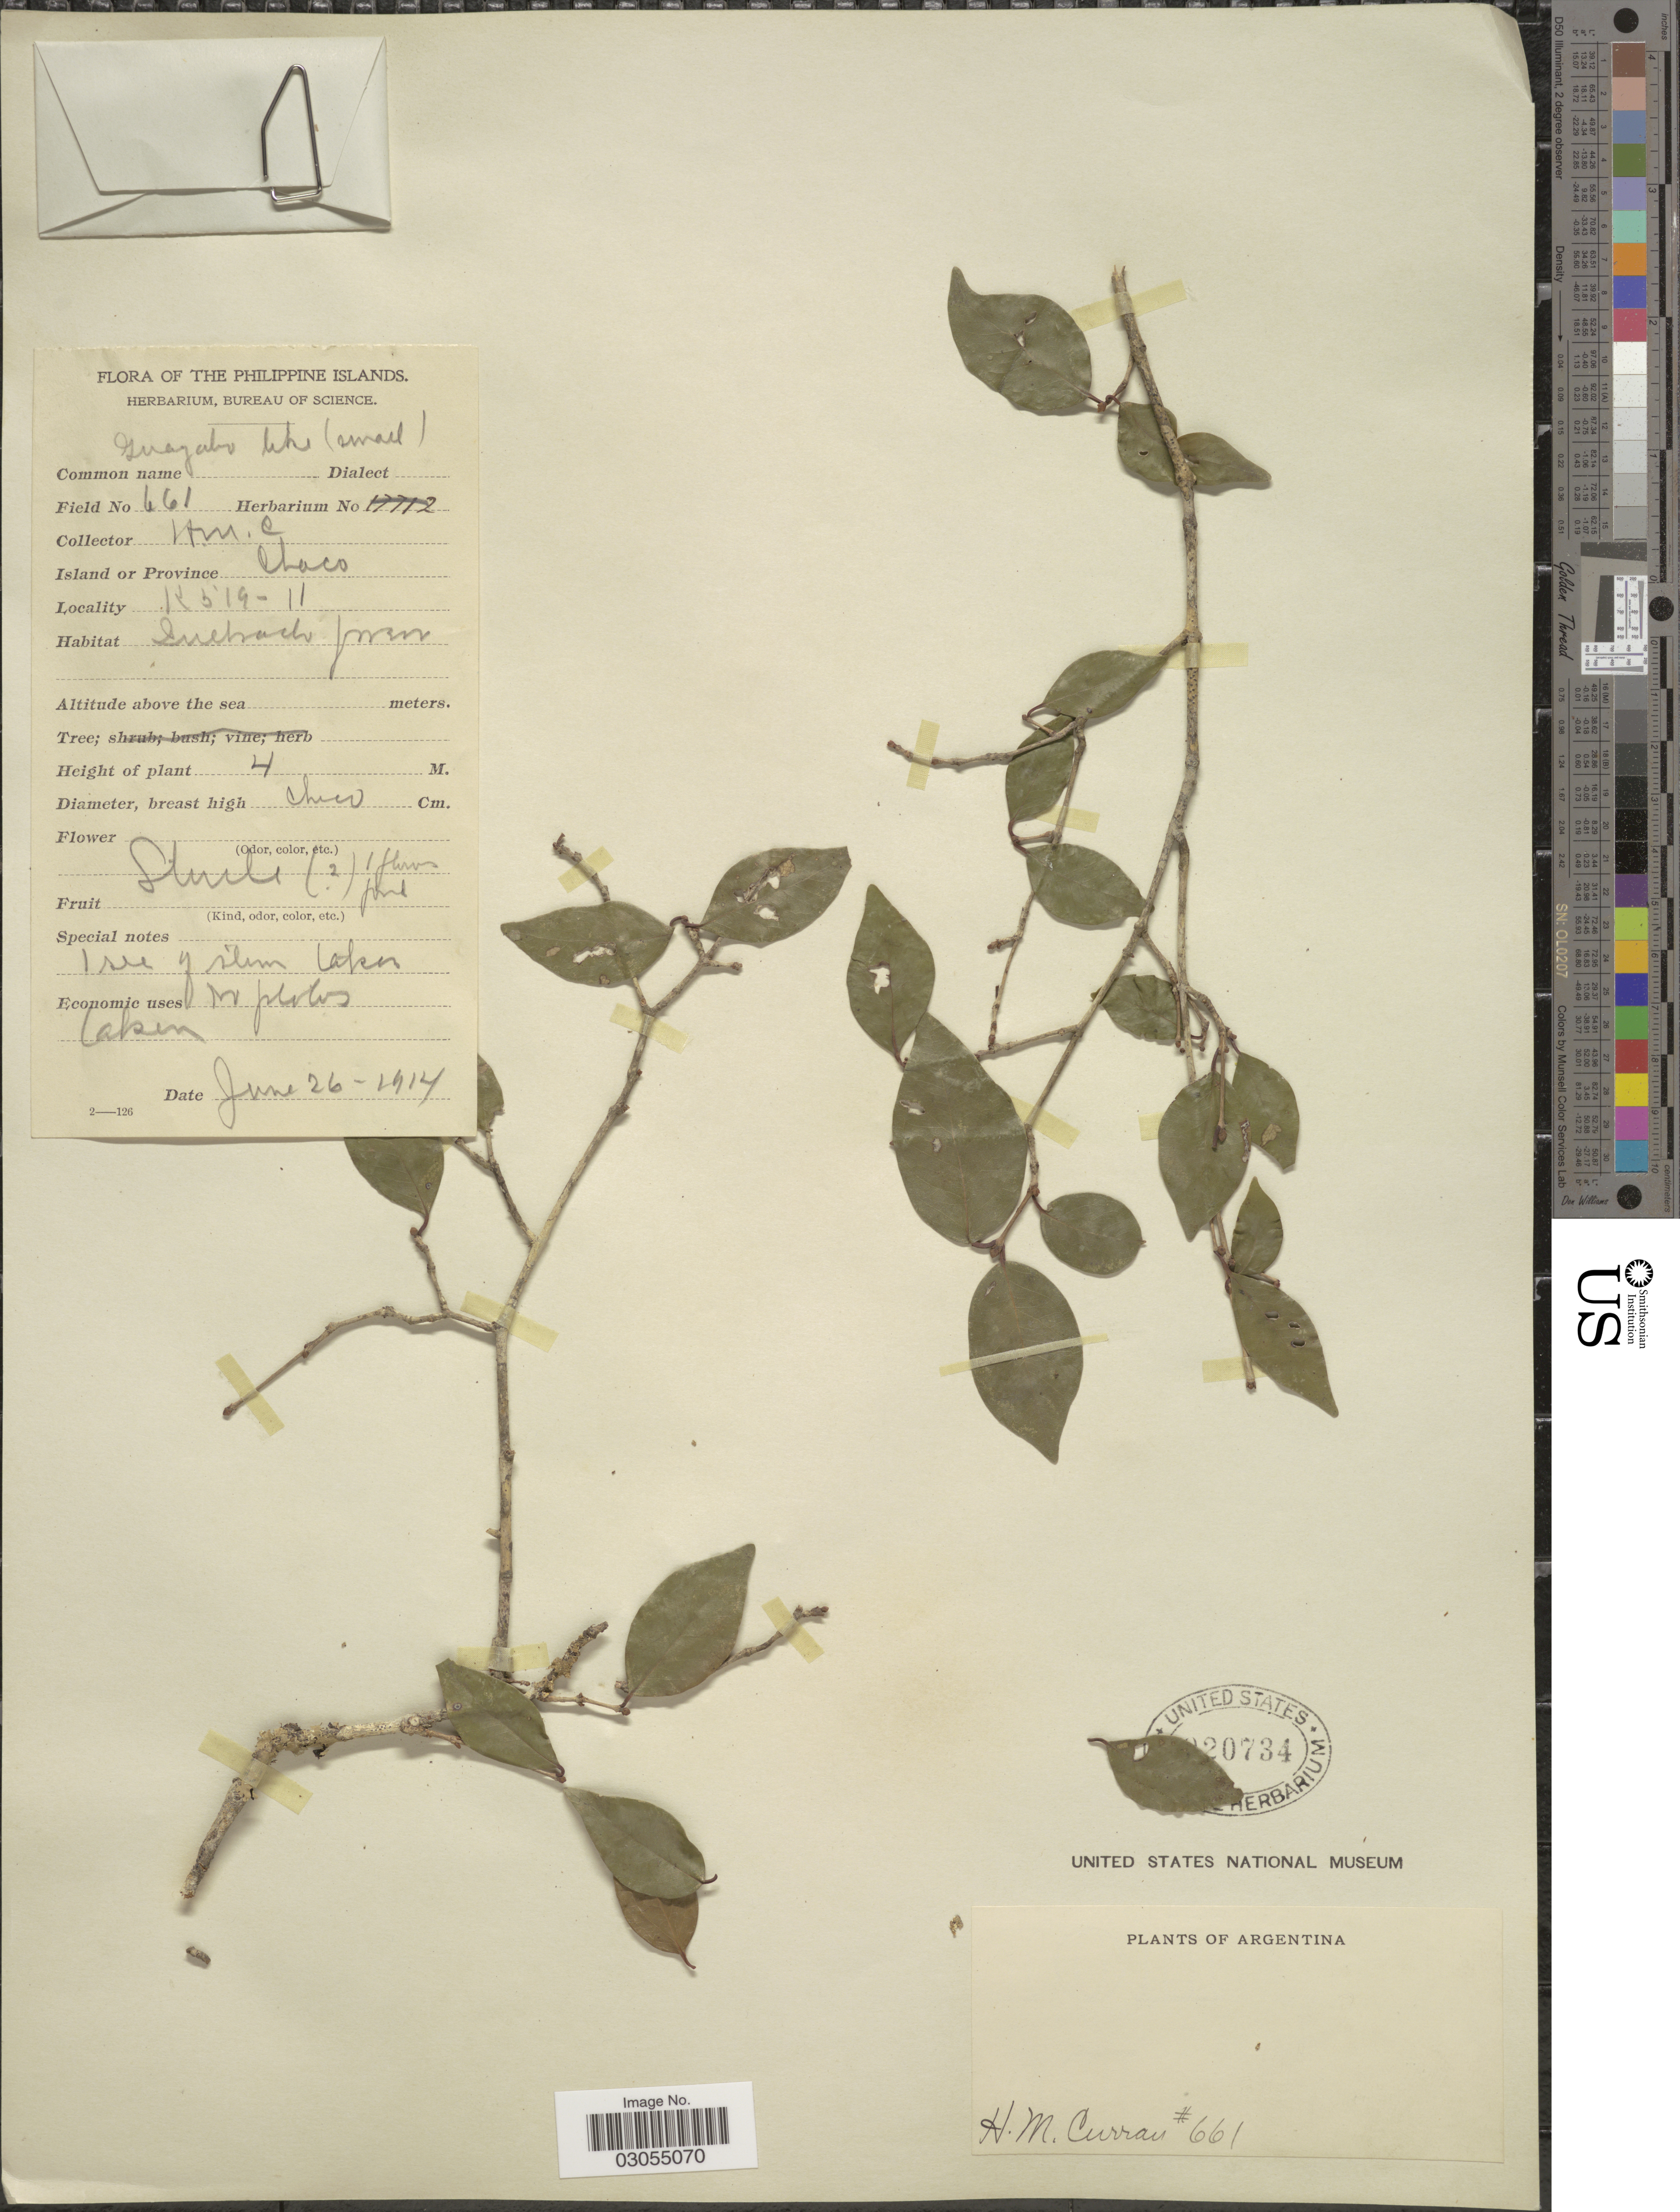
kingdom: Plantae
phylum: Tracheophyta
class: Magnoliopsida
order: Myrtales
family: Myrtaceae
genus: Eugenia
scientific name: Eugenia uniflora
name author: L.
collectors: H. M. Curran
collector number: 661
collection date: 1914-06-26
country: Argentina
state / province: Chaco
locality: Island or Province Chaco, K519-11, Quebrada Joren [interpreted].